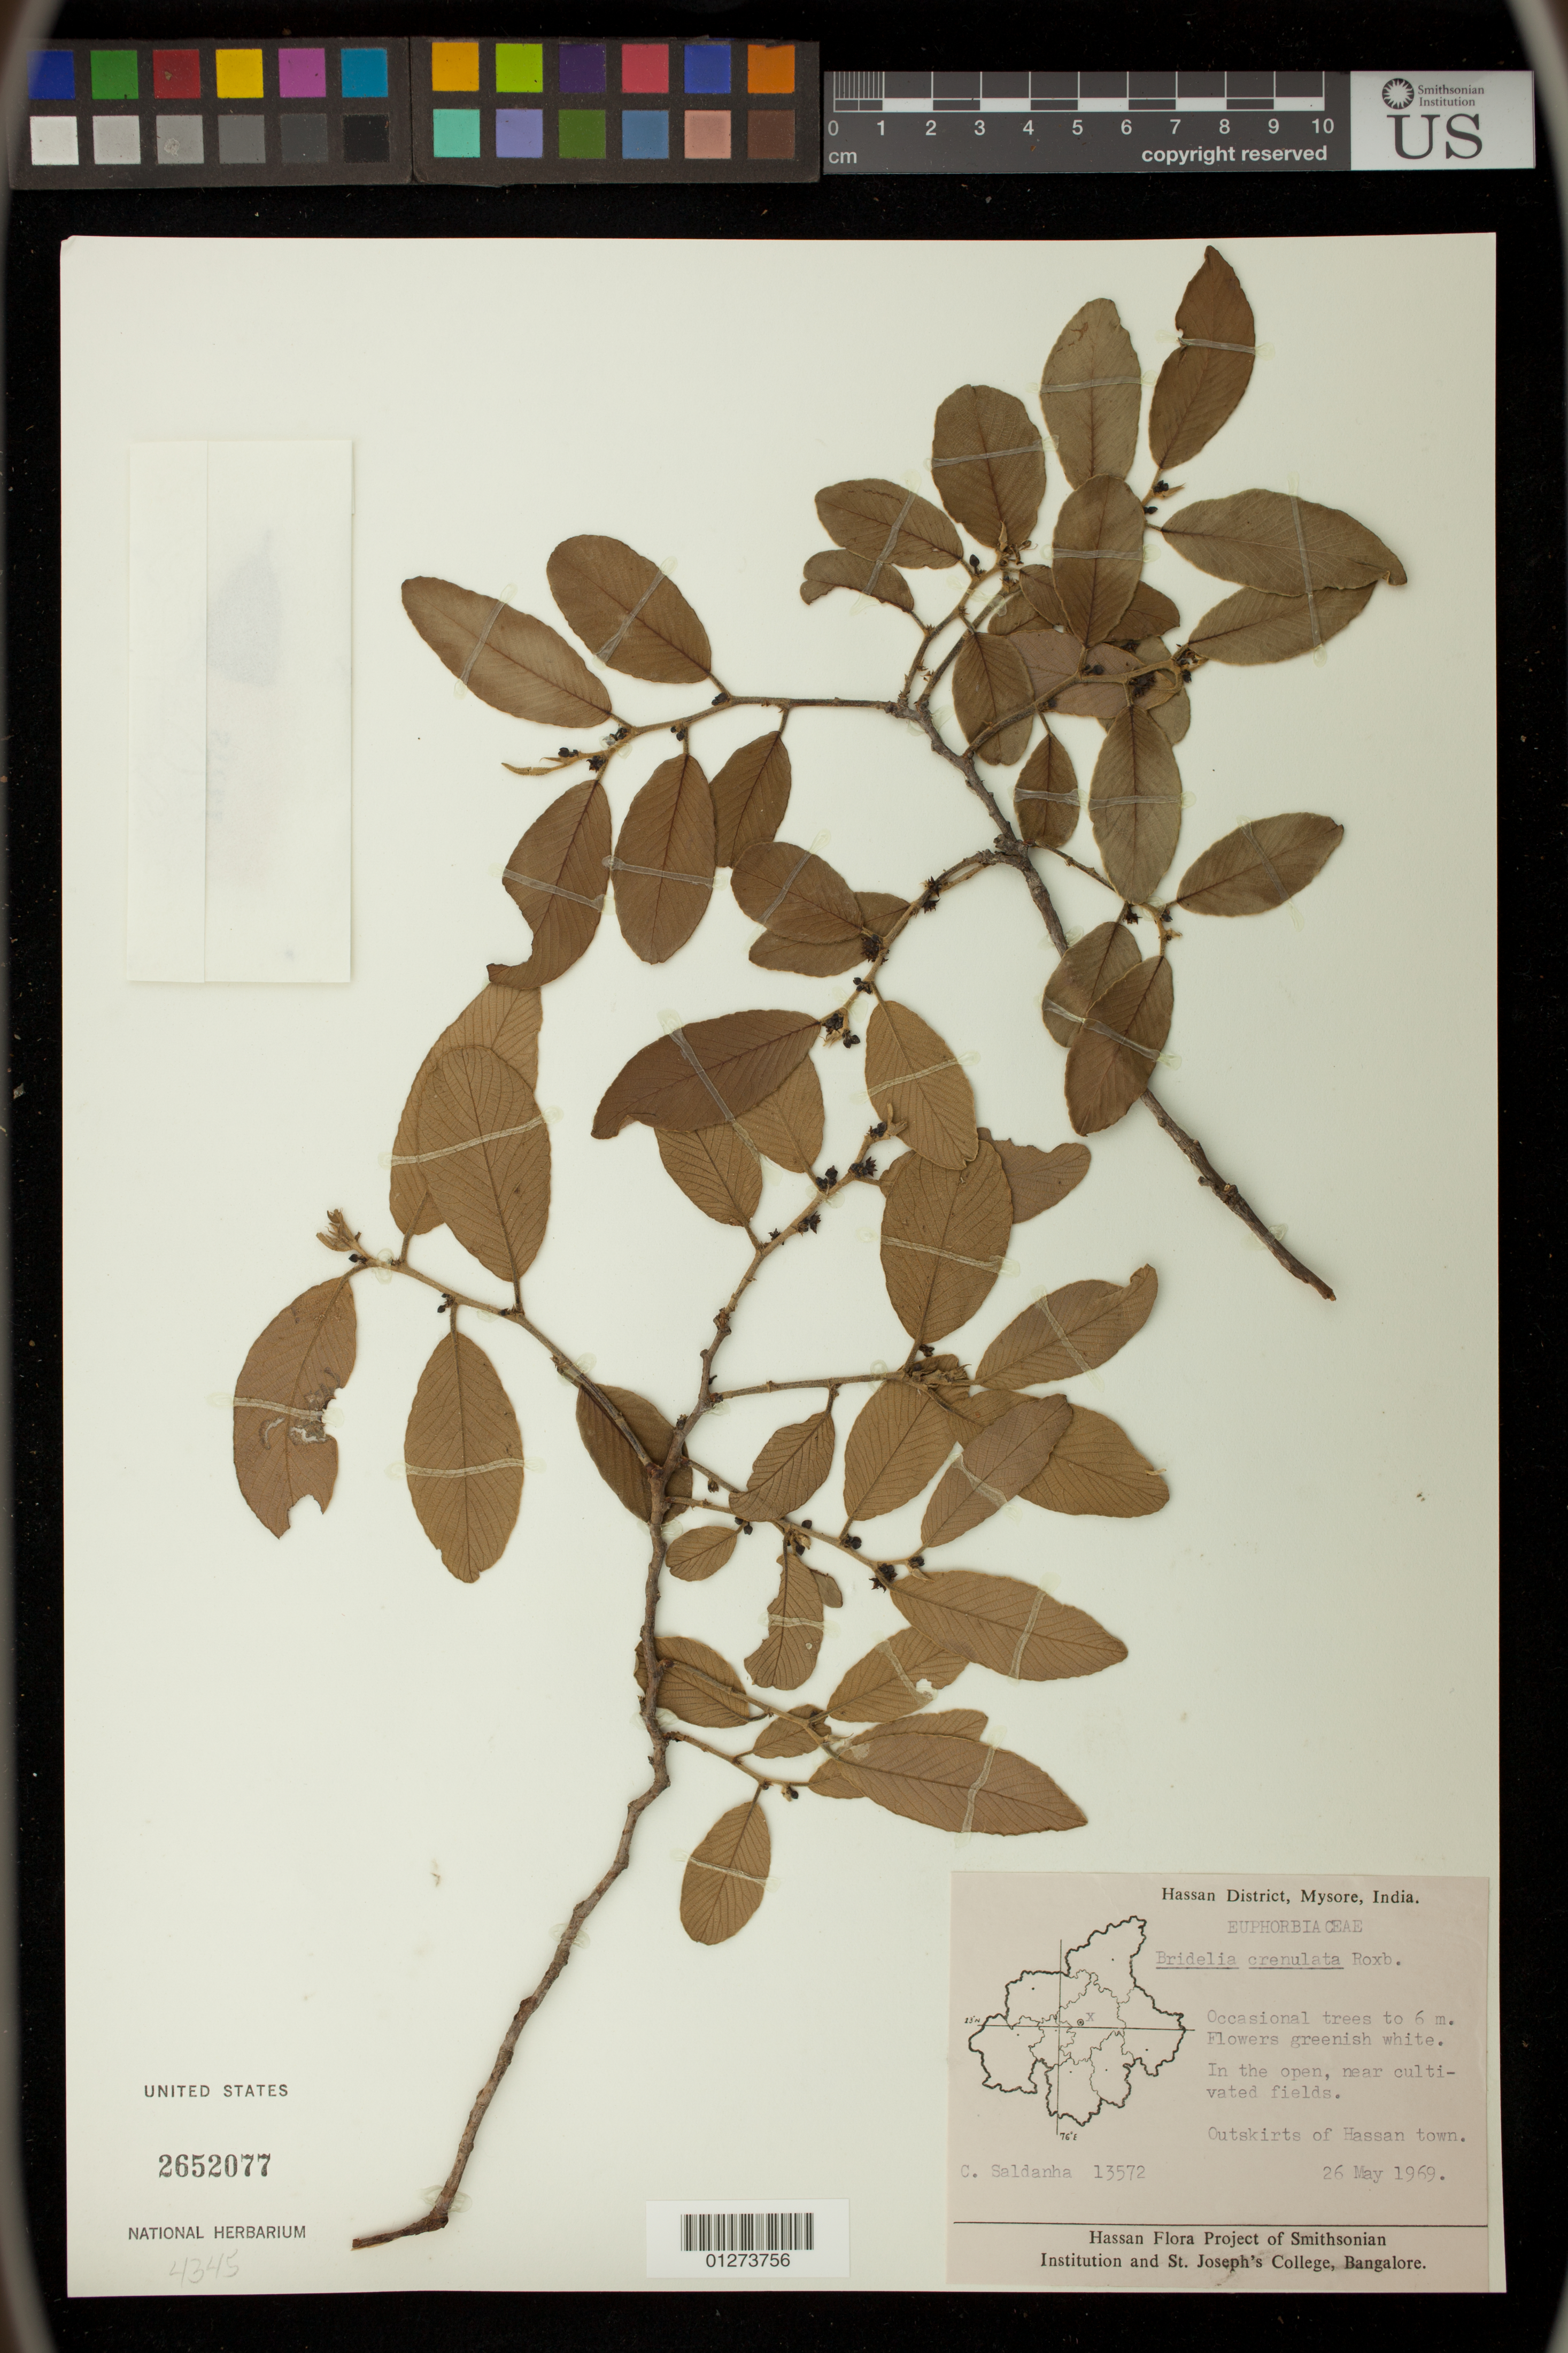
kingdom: Plantae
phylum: Tracheophyta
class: Magnoliopsida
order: Malpighiales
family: Phyllanthaceae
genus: Bridelia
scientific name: Bridelia retusa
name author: (L.) A. Juss.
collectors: C. J. Saldanha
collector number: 13572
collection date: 1969-05-26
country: India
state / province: Karnataka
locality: Outskirts of Hassan town. Hassan District, Mysore [Karnataka]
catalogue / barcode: US 2652077